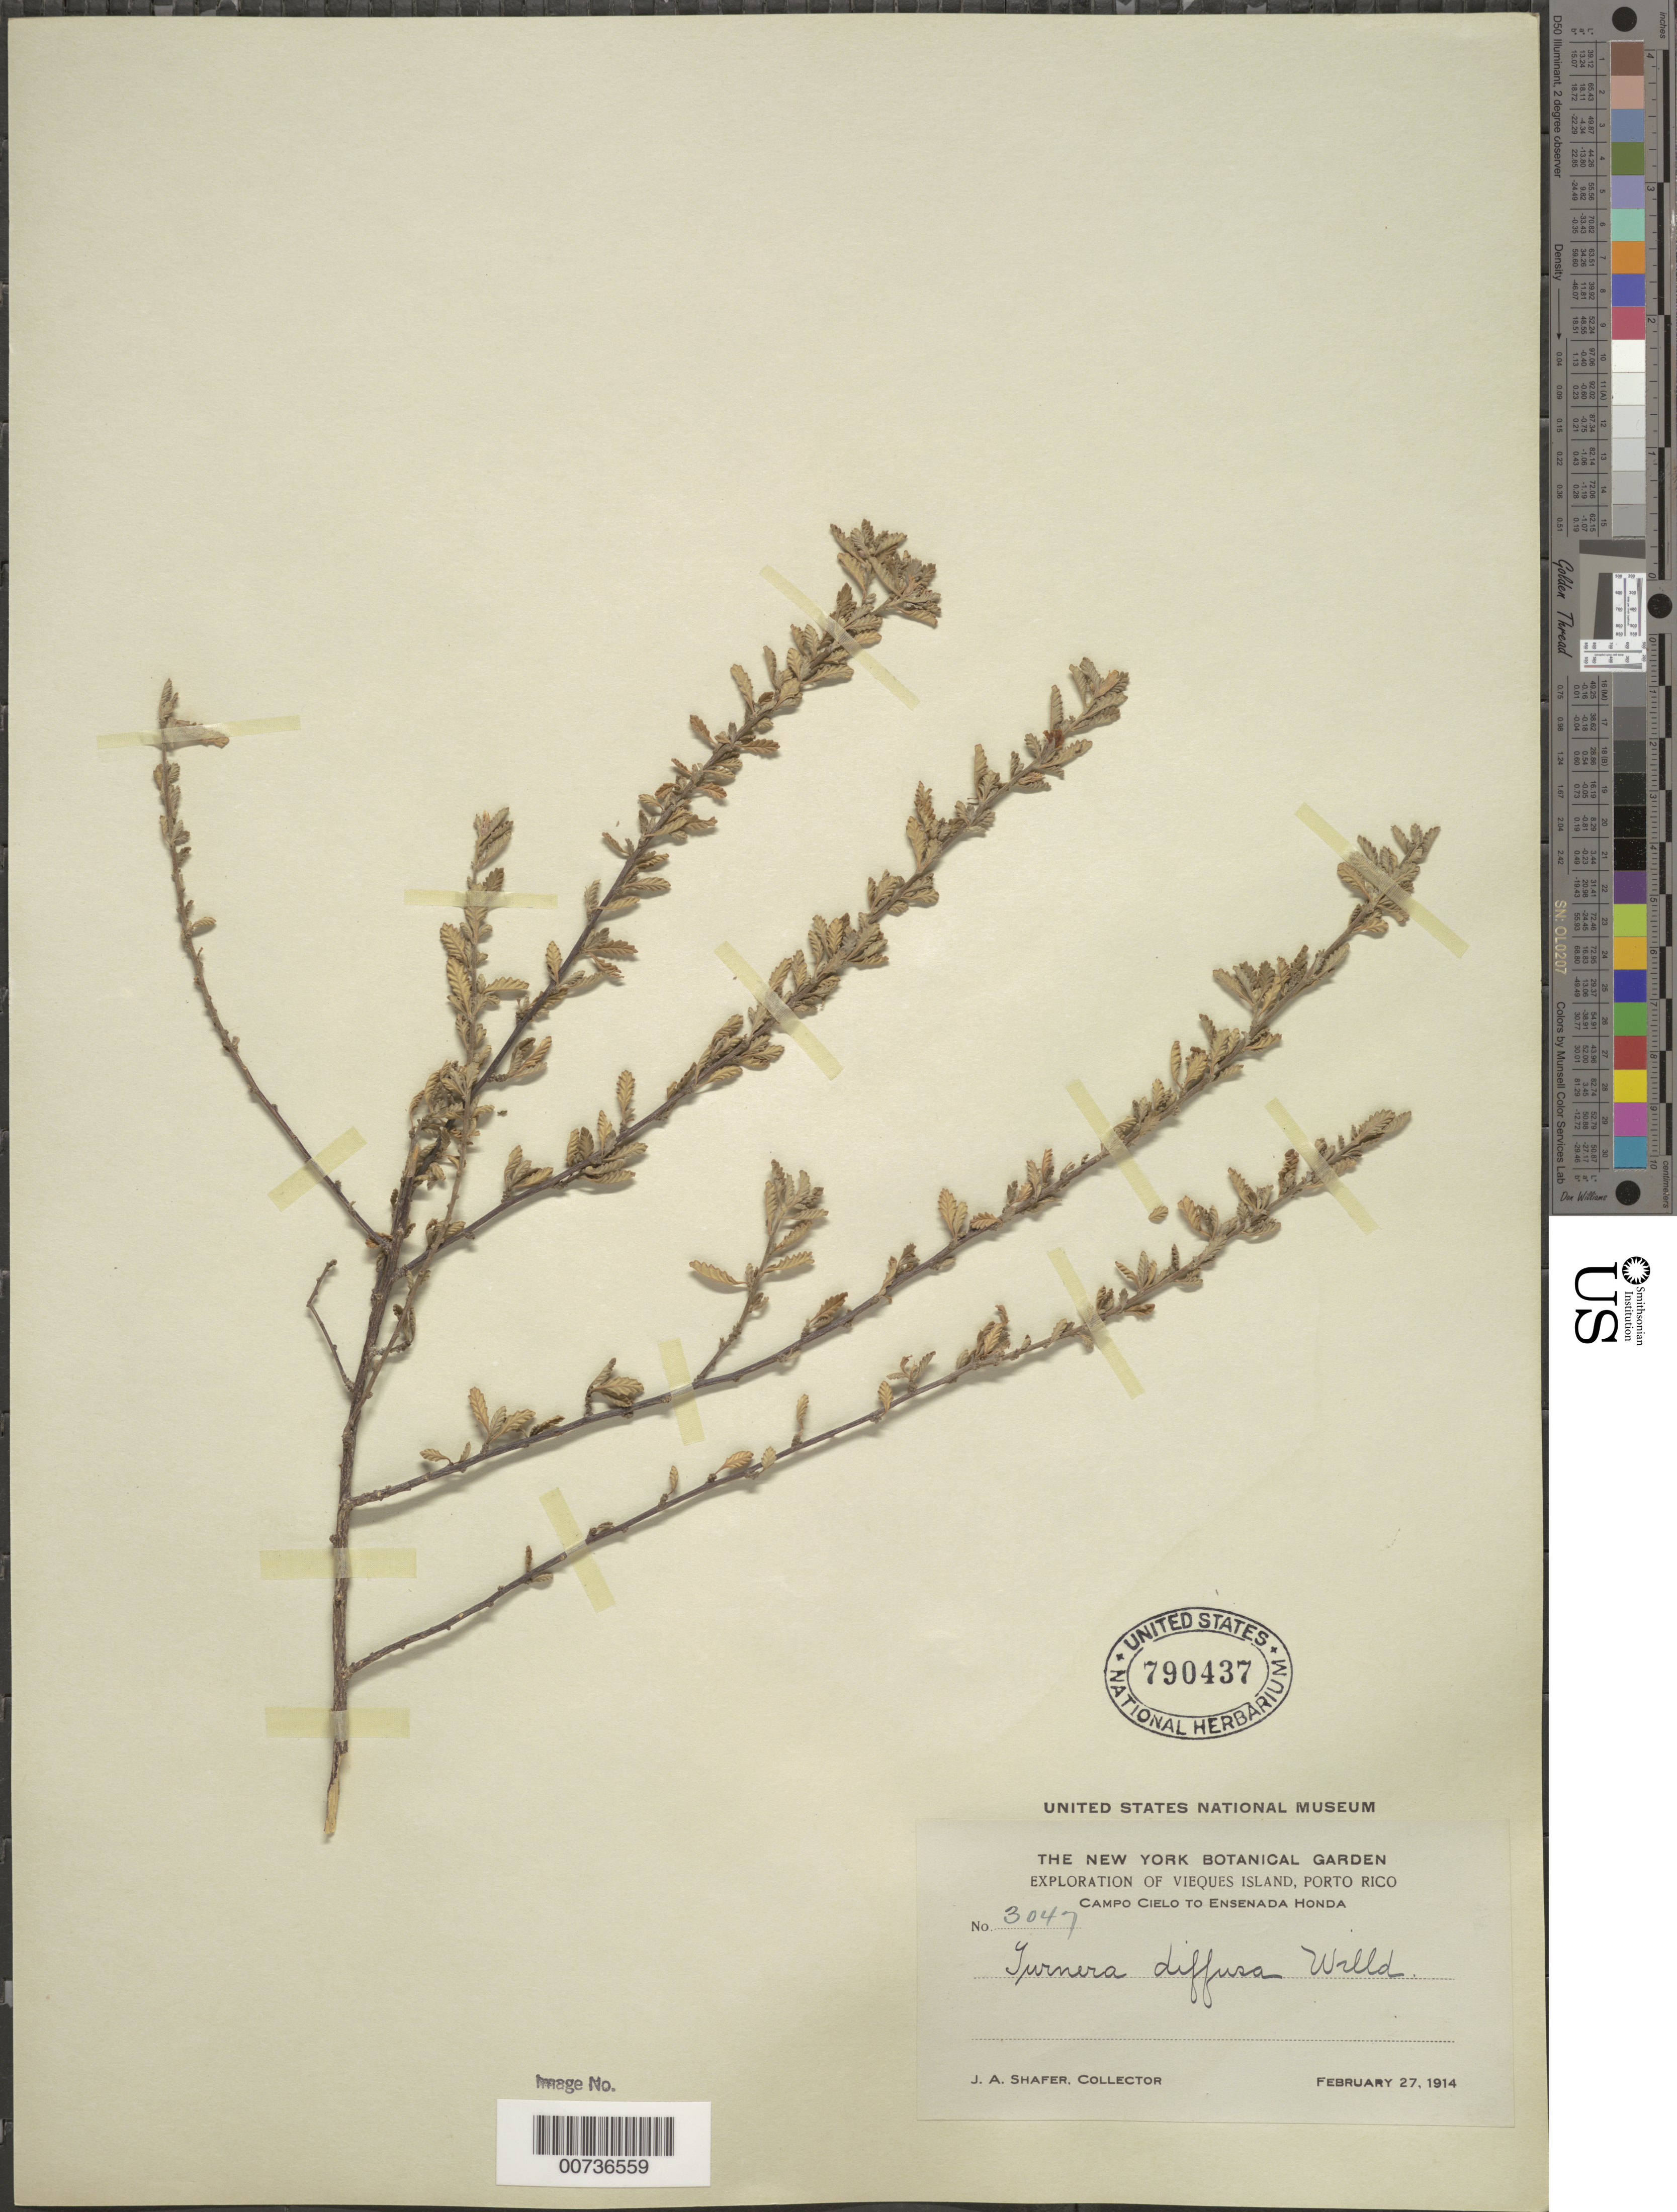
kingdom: Plantae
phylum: Tracheophyta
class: Magnoliopsida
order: Malpighiales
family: Turneraceae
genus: Turnera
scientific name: Turnera diffusa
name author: Willd. ex Schult.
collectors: J. A. Shafer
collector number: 3047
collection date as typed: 27 Feb 1914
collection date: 1914-02-27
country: Puerto Rico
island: Vieques I.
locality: Campo Cielo to Ensenada Honda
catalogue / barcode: US 790437